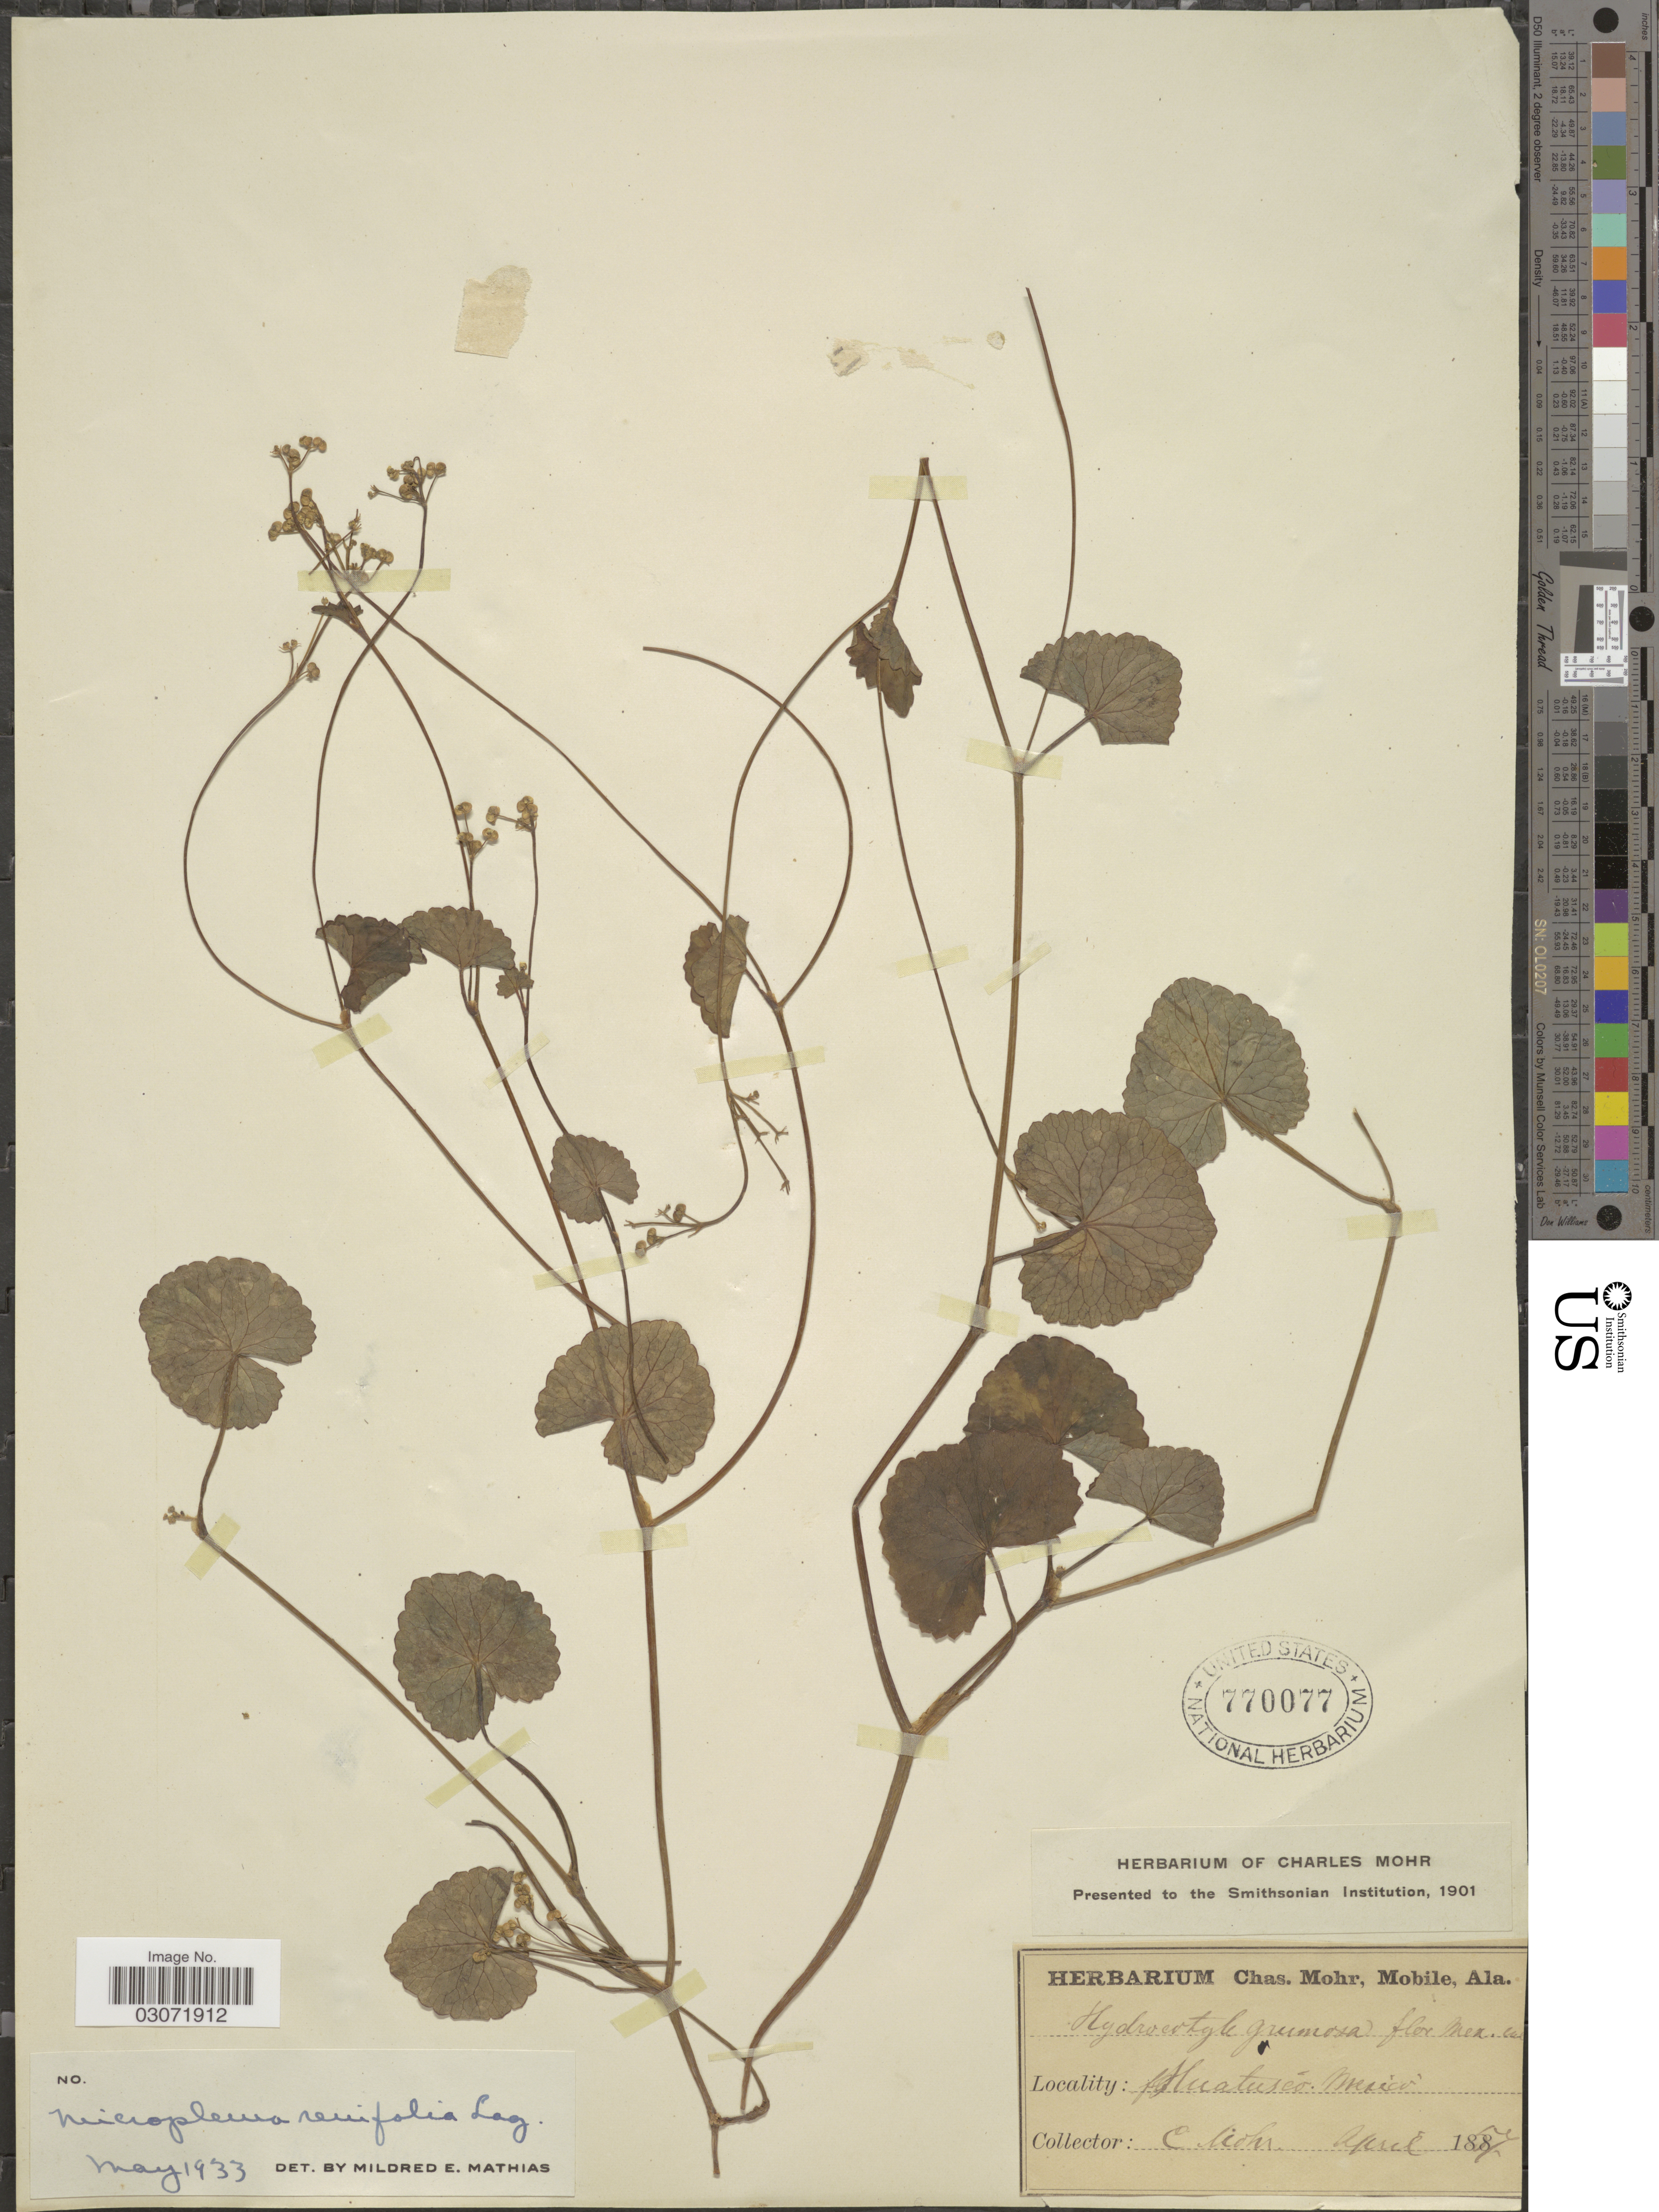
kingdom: Plantae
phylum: Tracheophyta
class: Magnoliopsida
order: Apiales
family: Apiaceae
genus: Micropleura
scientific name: Micropleura renifolia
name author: Lag.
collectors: C. T. Mohr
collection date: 1857-04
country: Mexico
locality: Huatuscó.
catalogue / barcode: US 770077